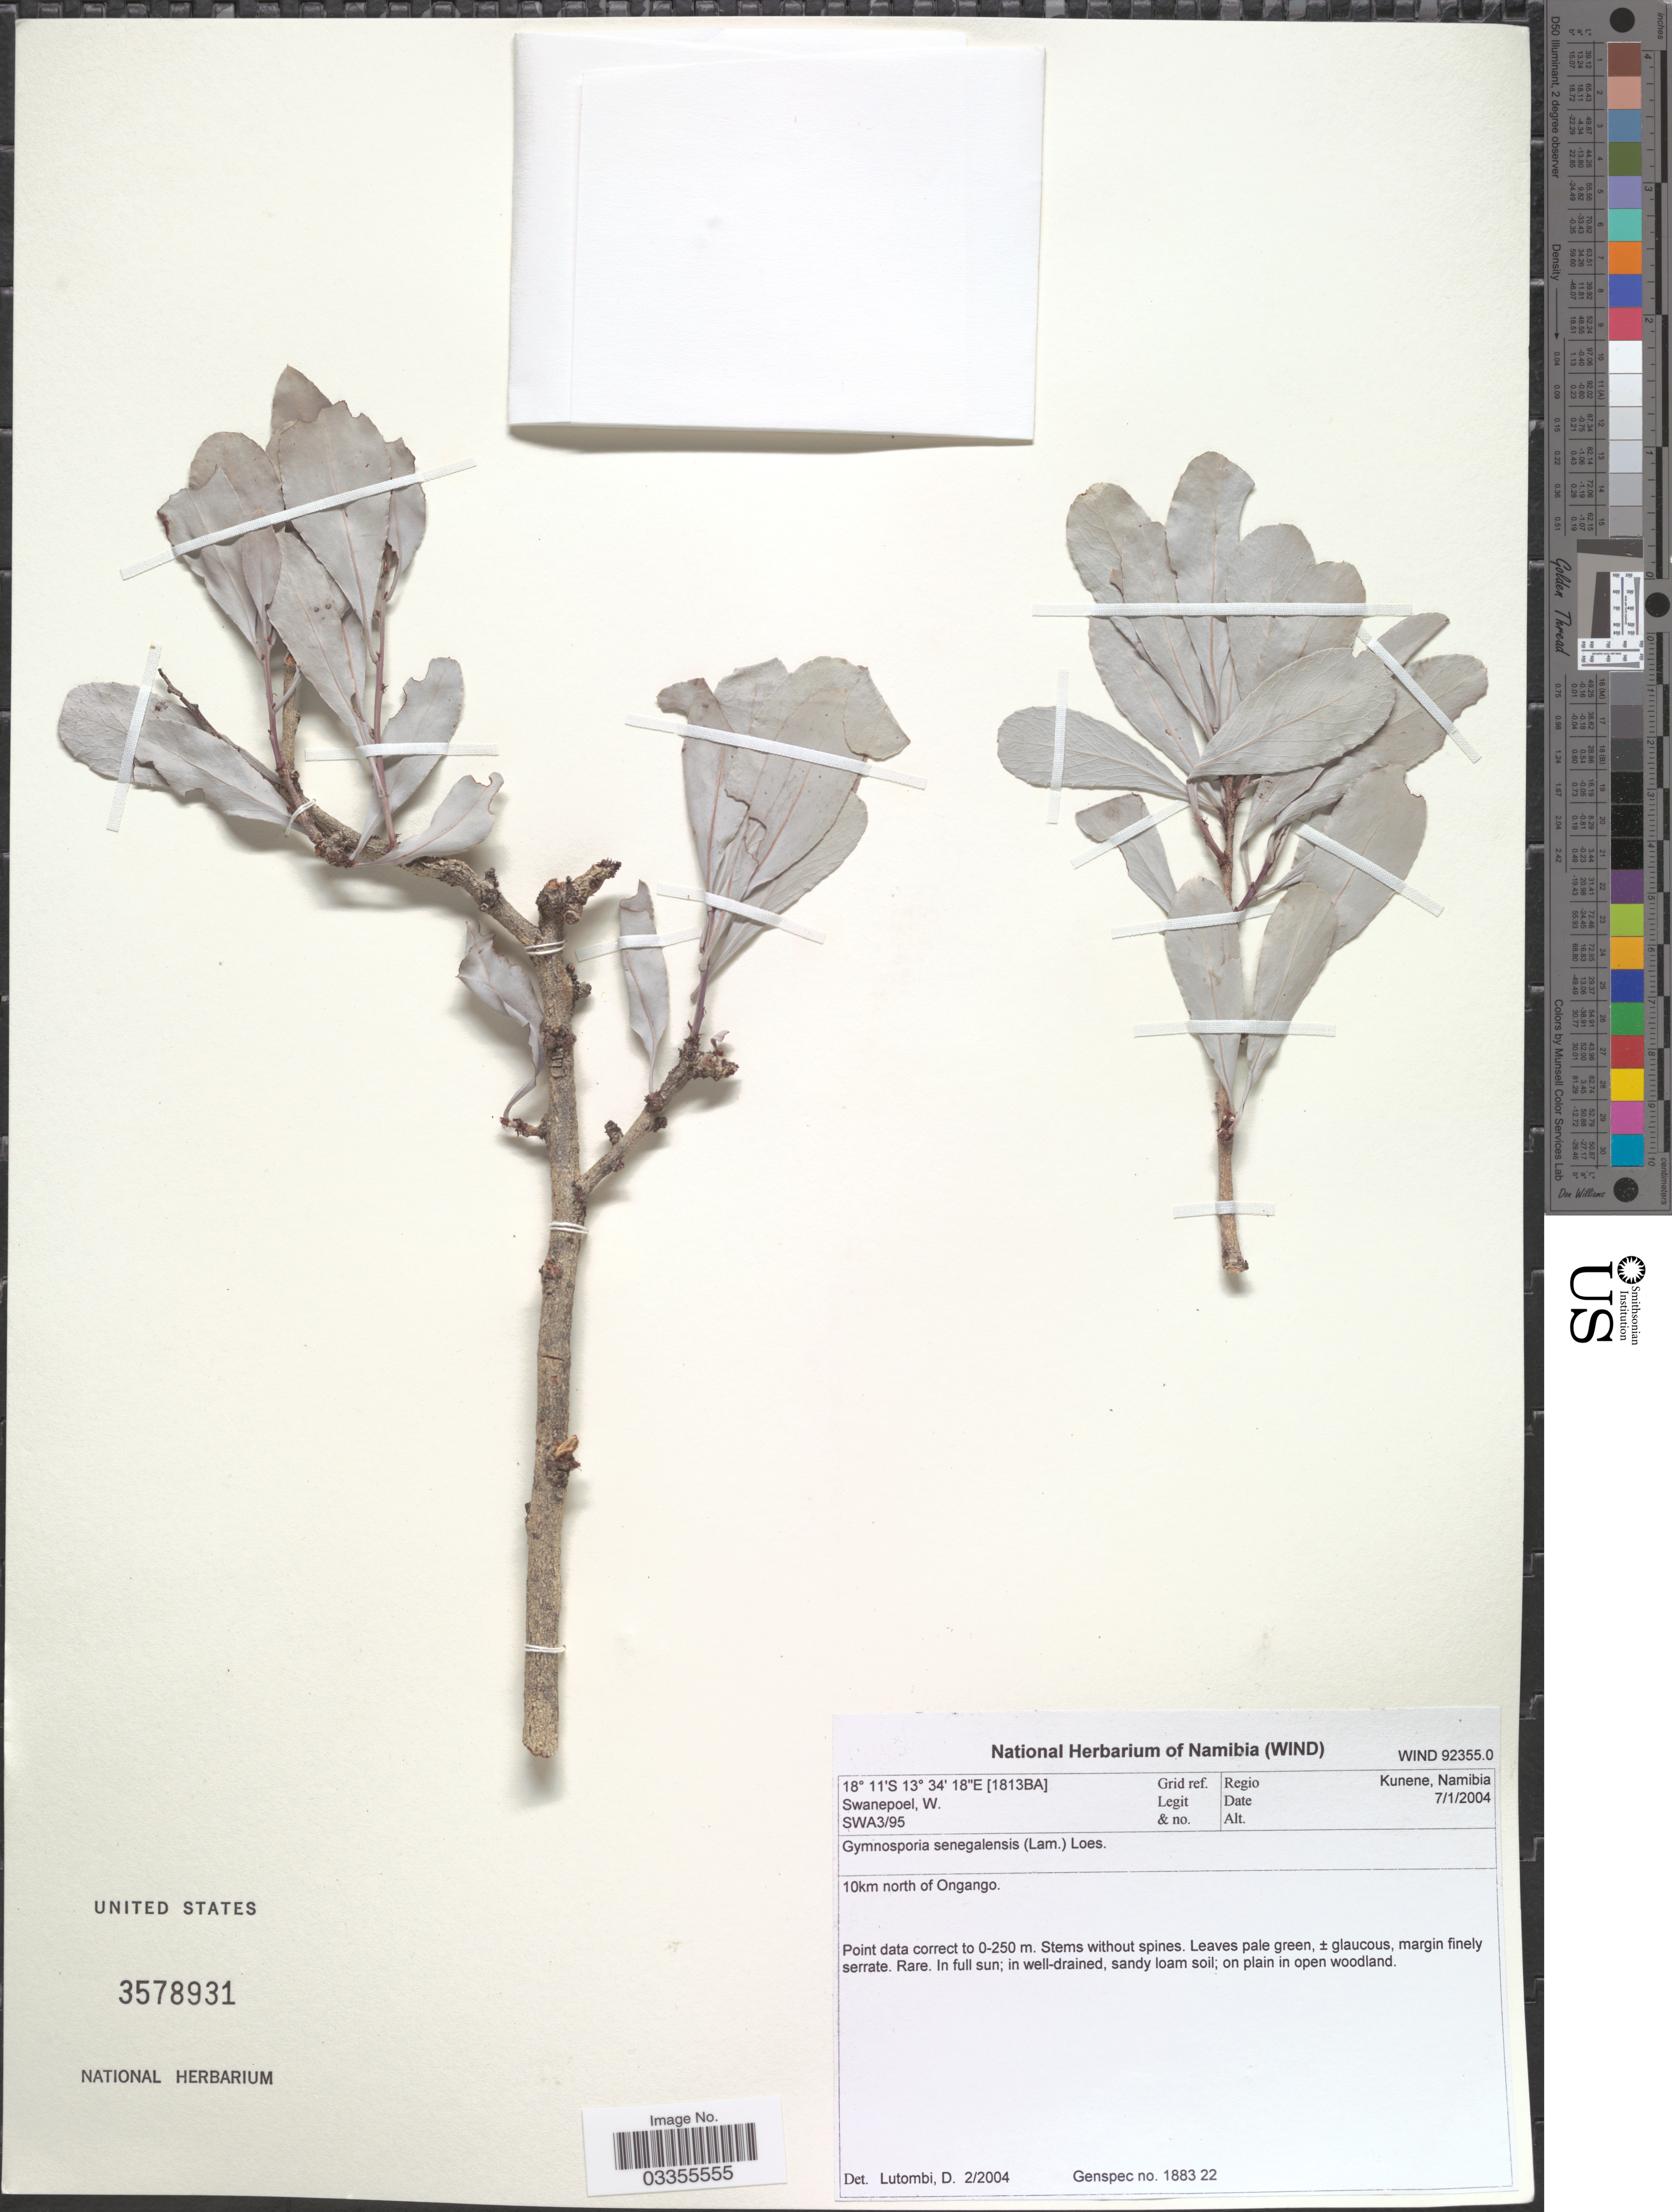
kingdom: Plantae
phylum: Tracheophyta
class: Magnoliopsida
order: Celastrales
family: Celastraceae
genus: Gymnosporia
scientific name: Gymnosporia senegalensis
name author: (Lam.) Loes.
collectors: W. Swanepoel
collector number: SWA3/95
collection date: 2004-01-07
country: Namibia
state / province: Kunene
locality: [1813BA] Grid ref. Regio Kunene. 10km north of Ongango.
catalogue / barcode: US 3578931